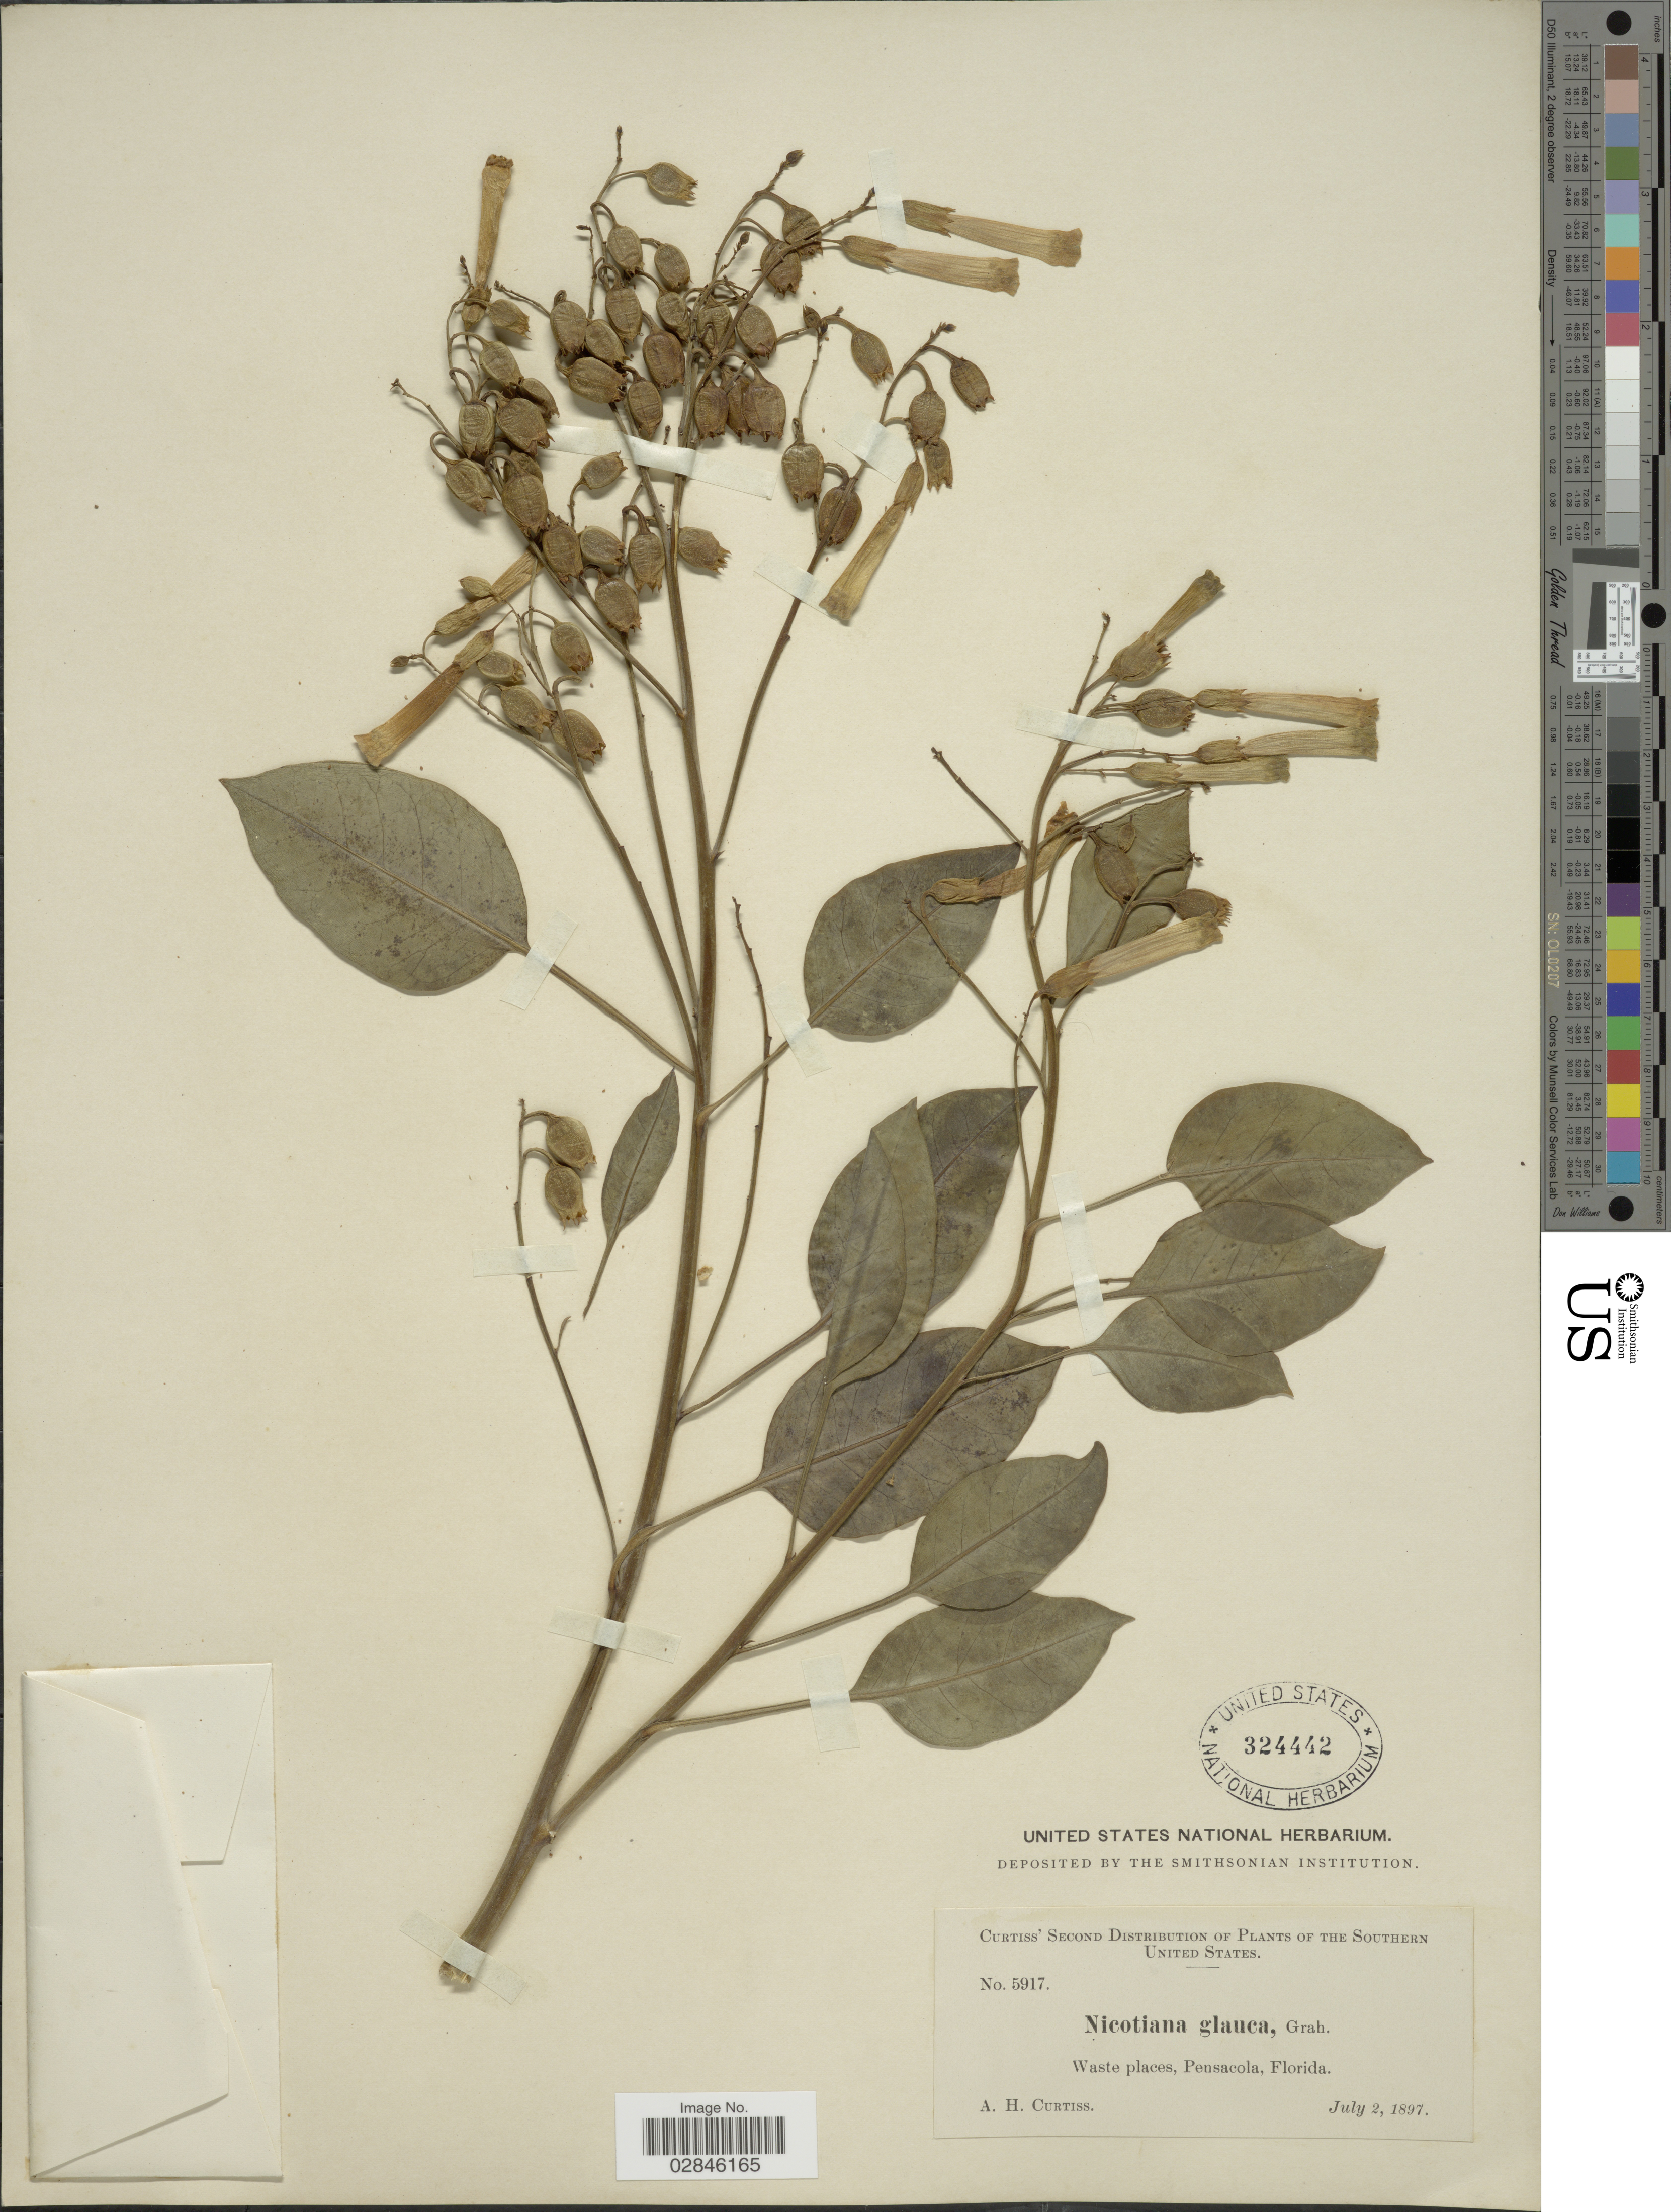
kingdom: Plantae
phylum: Tracheophyta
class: Magnoliopsida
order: Solanales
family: Solanaceae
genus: Nicotiana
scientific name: Nicotiana glauca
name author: Graham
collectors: A. H. Curtiss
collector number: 5917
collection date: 1897-07-02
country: United States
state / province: Florida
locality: Southern United States. Pensacola.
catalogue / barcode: US 324442